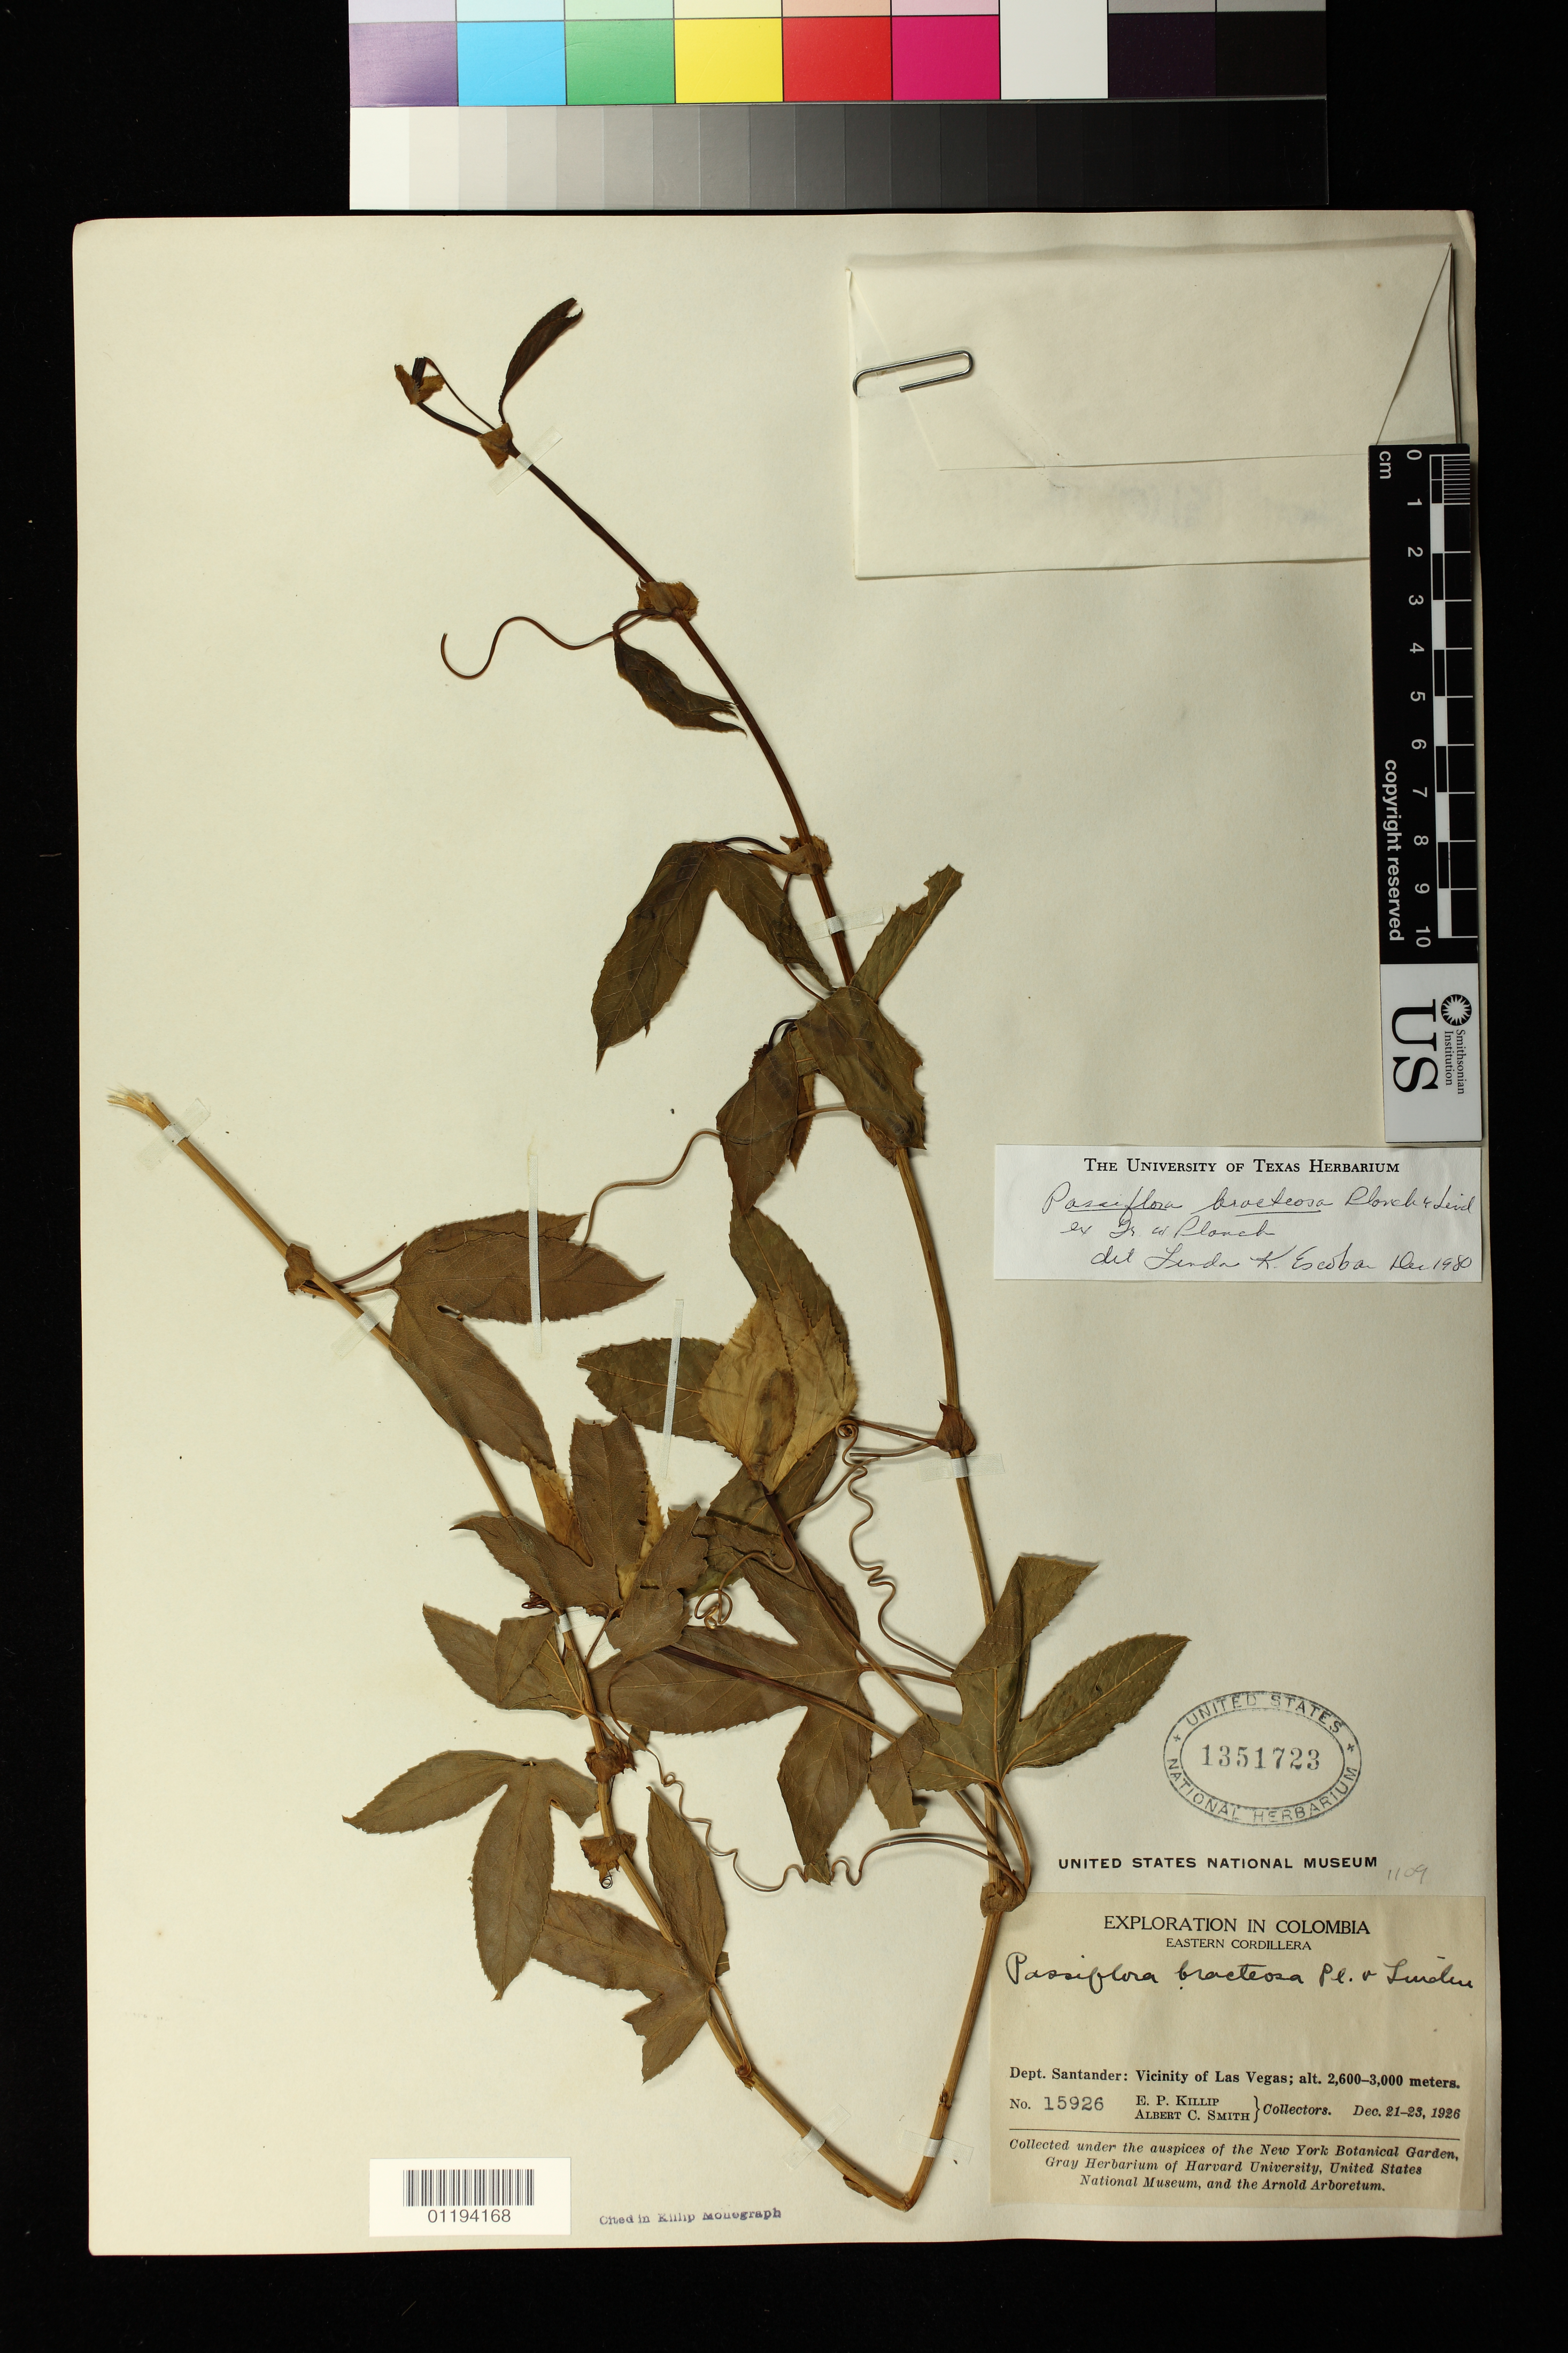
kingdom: Plantae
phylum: Tracheophyta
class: Magnoliopsida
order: Malpighiales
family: Passifloraceae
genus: Passiflora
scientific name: Passiflora bracteosa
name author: Planch. & Triana ex Linden & Planch.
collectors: E. P. Killip & A. C. Smith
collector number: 15926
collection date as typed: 1926 Dec 21 1926 Dec 23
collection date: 1926-12-21/1926-12-23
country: Colombia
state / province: Santander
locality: Eastern Cordillera, Vicinity of Las Vegas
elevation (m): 2600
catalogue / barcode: US 1351723